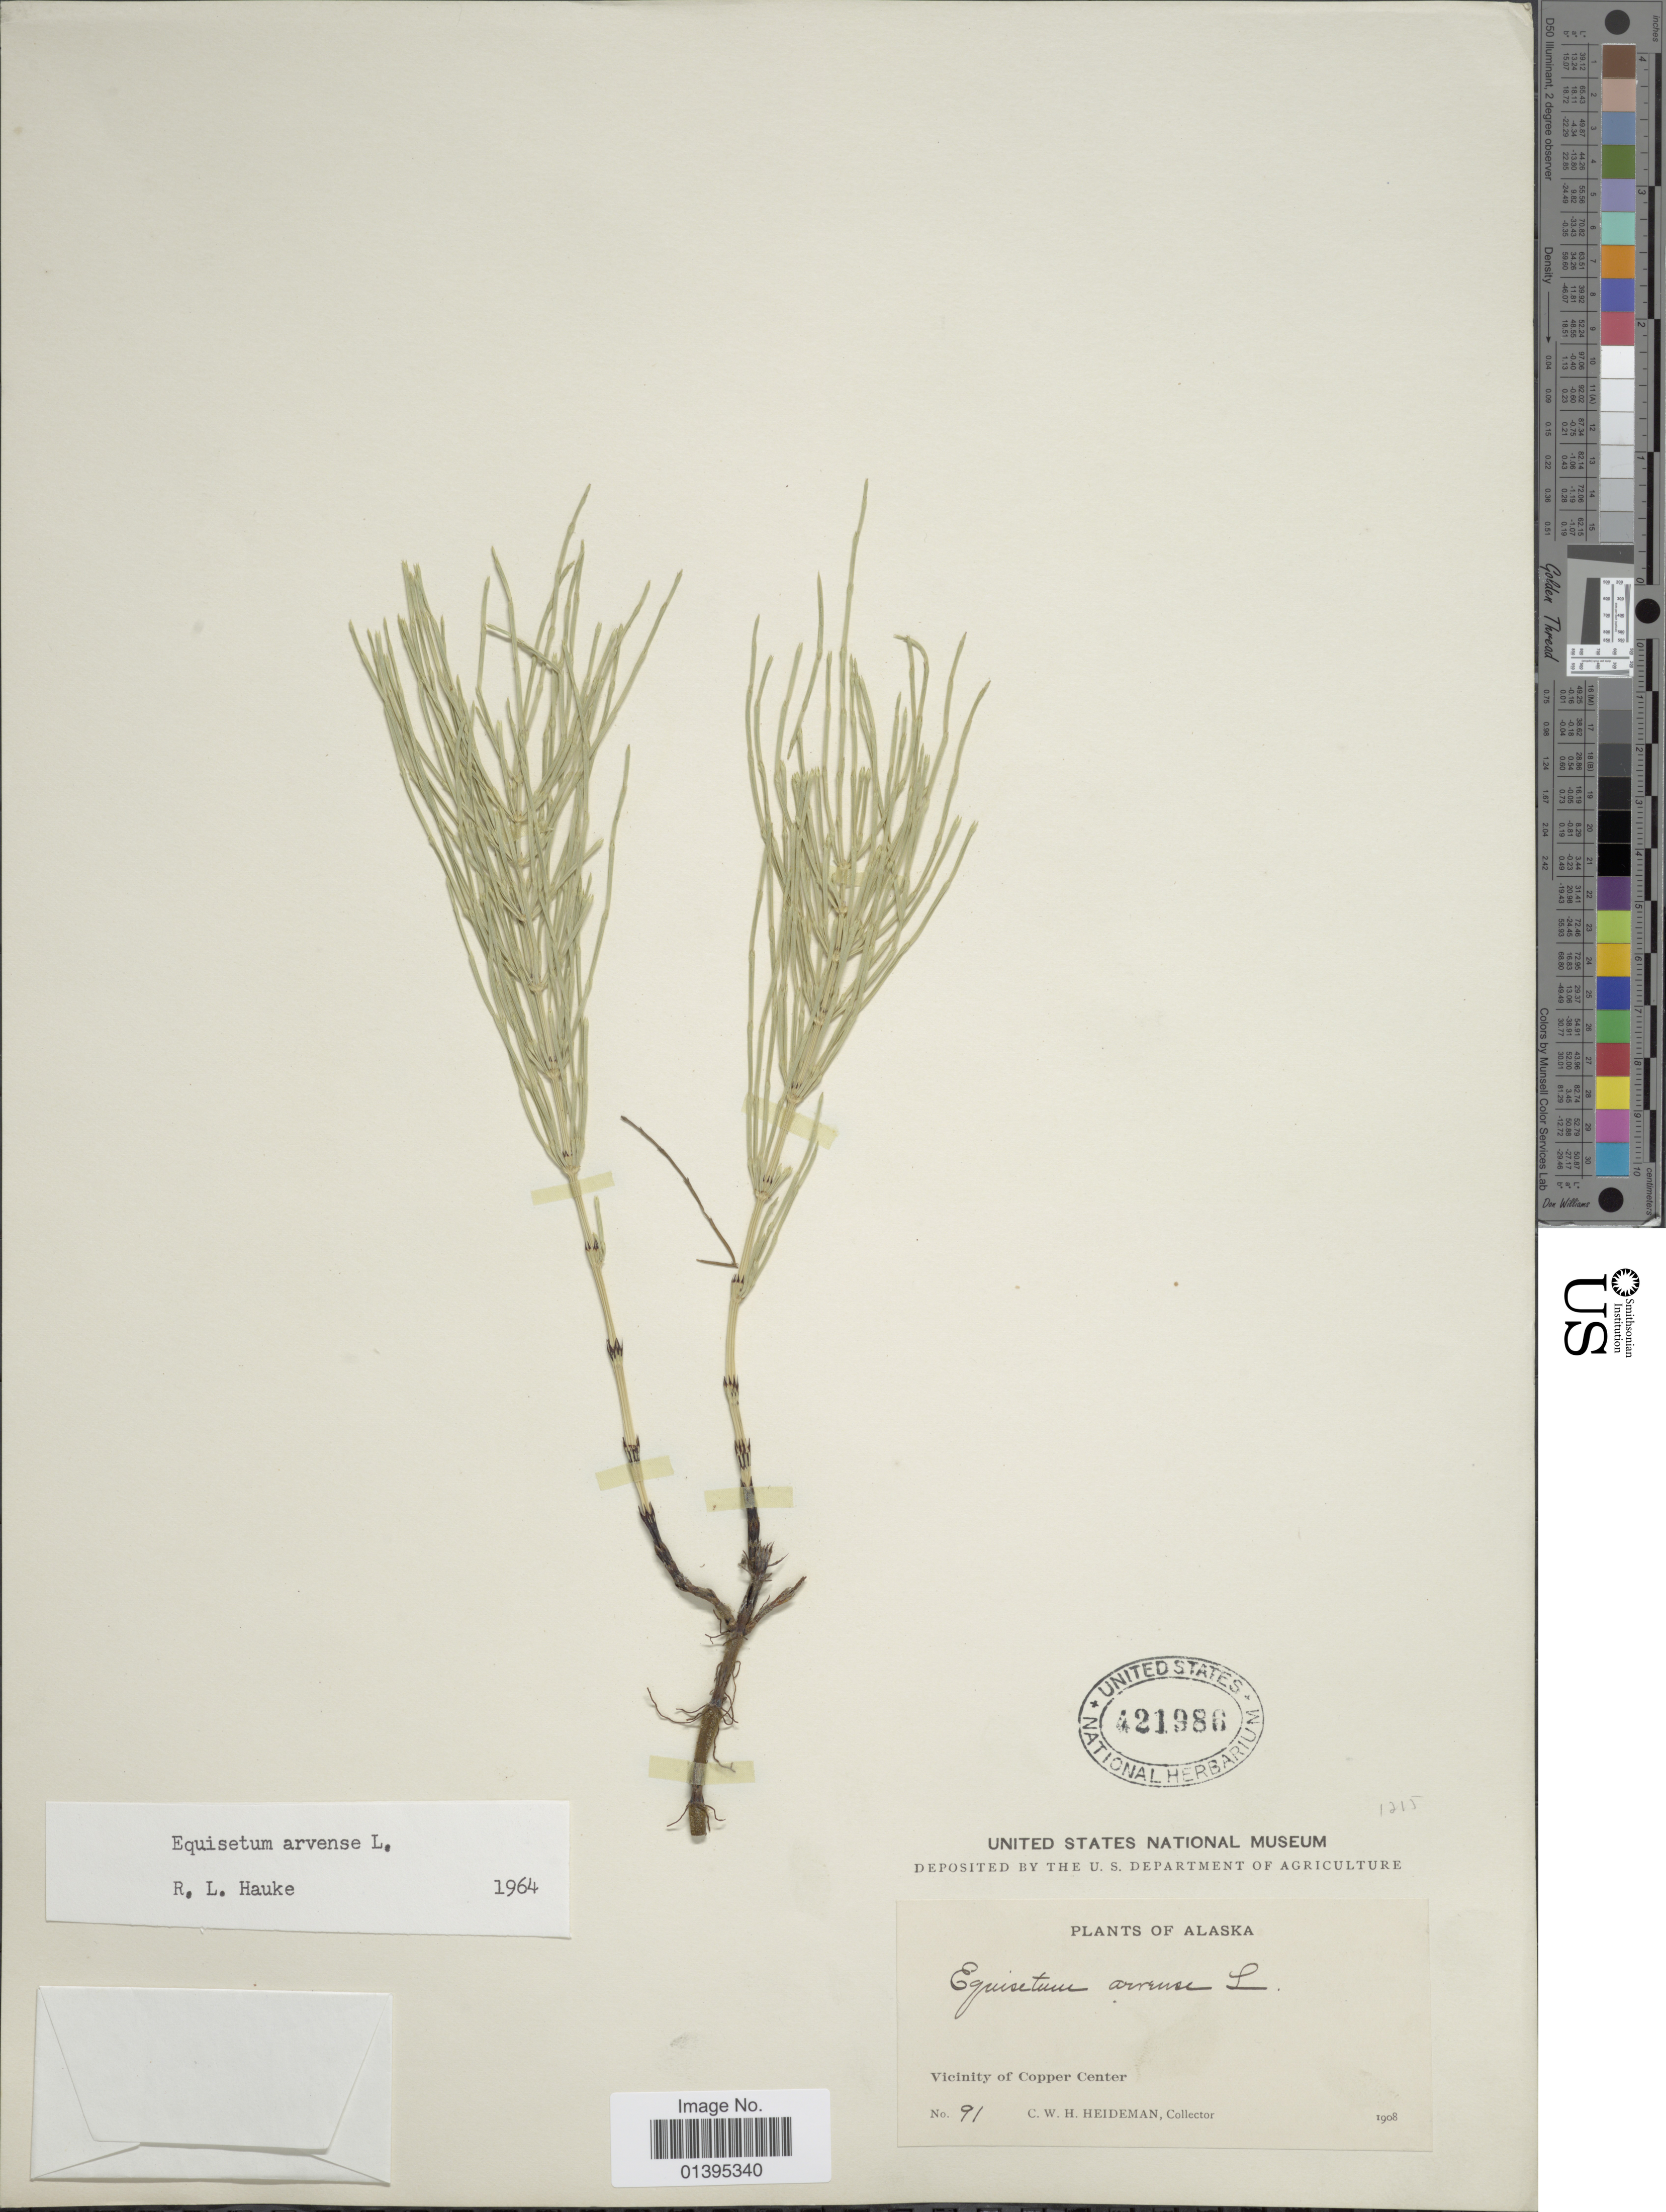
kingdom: Plantae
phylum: Tracheophyta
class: Polypodiopsida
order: Equisetales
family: Equisetaceae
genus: Equisetum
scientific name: Equisetum arvense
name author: L.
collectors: C. Heideman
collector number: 91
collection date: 1908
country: United States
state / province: Alaska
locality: Vicinity of Copper Center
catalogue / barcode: US 421986